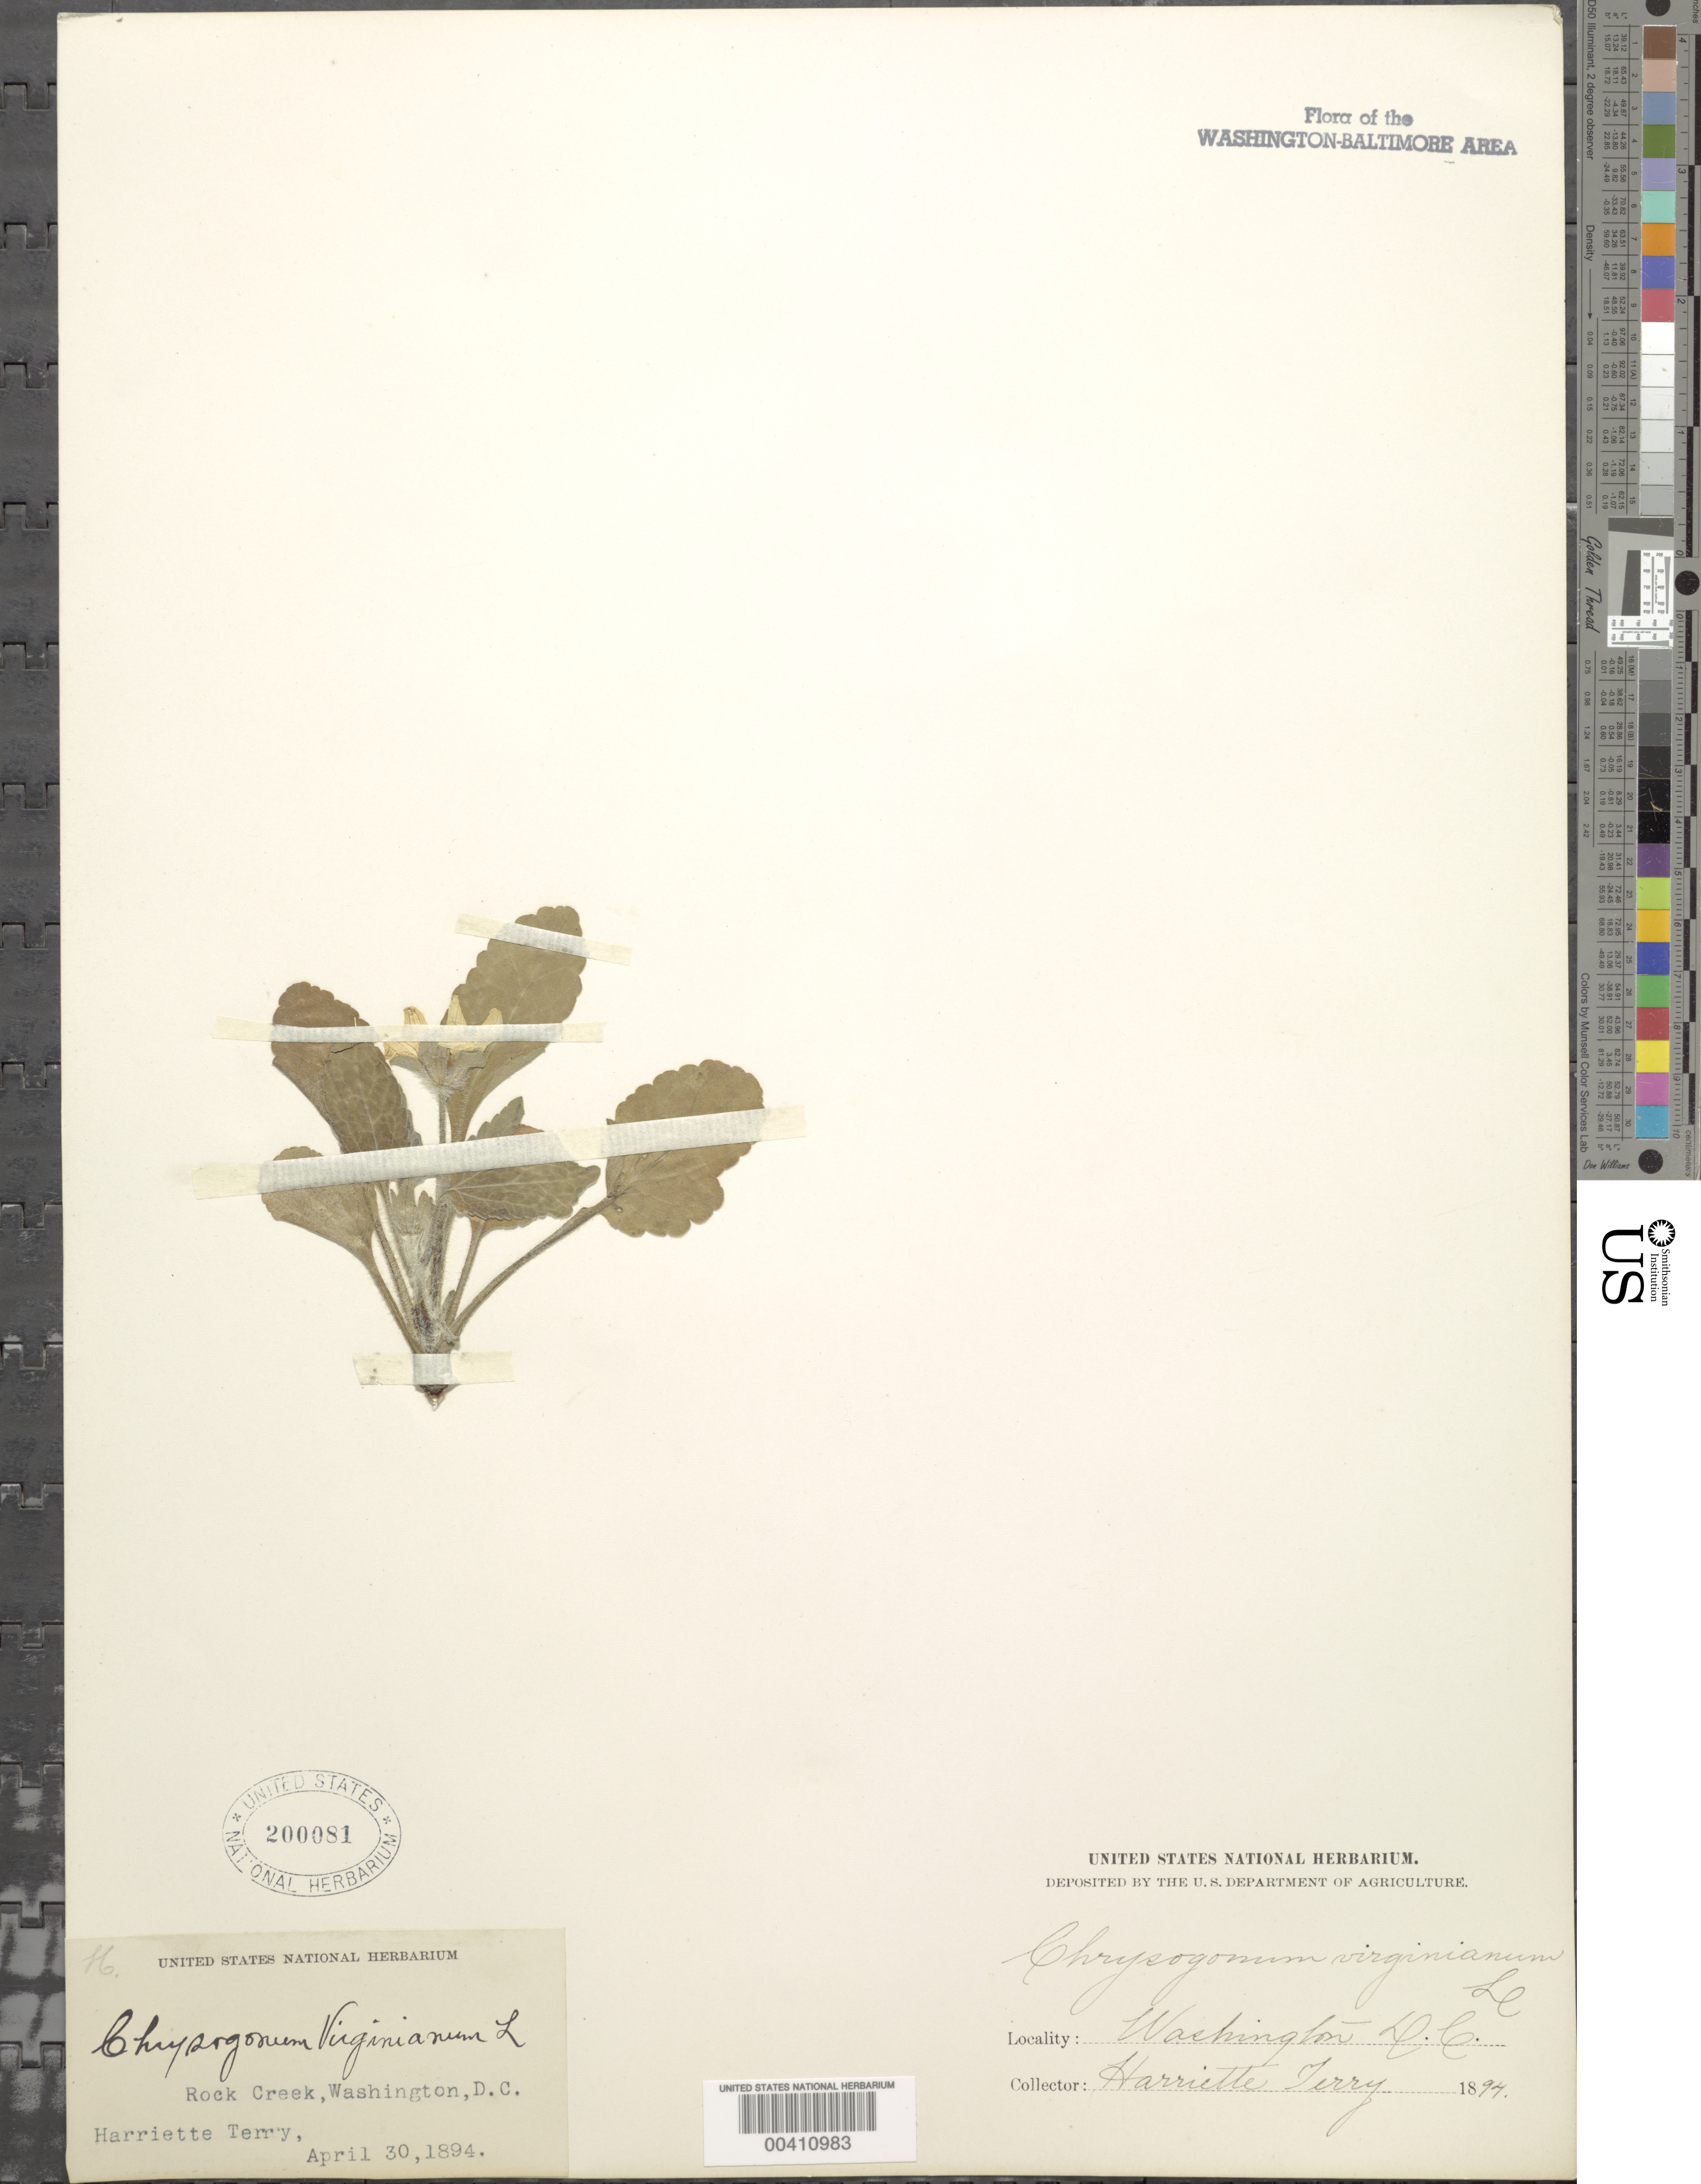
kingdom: Plantae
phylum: Tracheophyta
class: Magnoliopsida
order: Asterales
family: Asteraceae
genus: Chrysogonum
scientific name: Chrysogonum virginianum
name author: L.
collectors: H. Terry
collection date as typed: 30 Apr 1894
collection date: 1894-04-30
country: United States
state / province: District of Columbia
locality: Rock Creek Rock Creek Park & vicinity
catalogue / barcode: US 200081